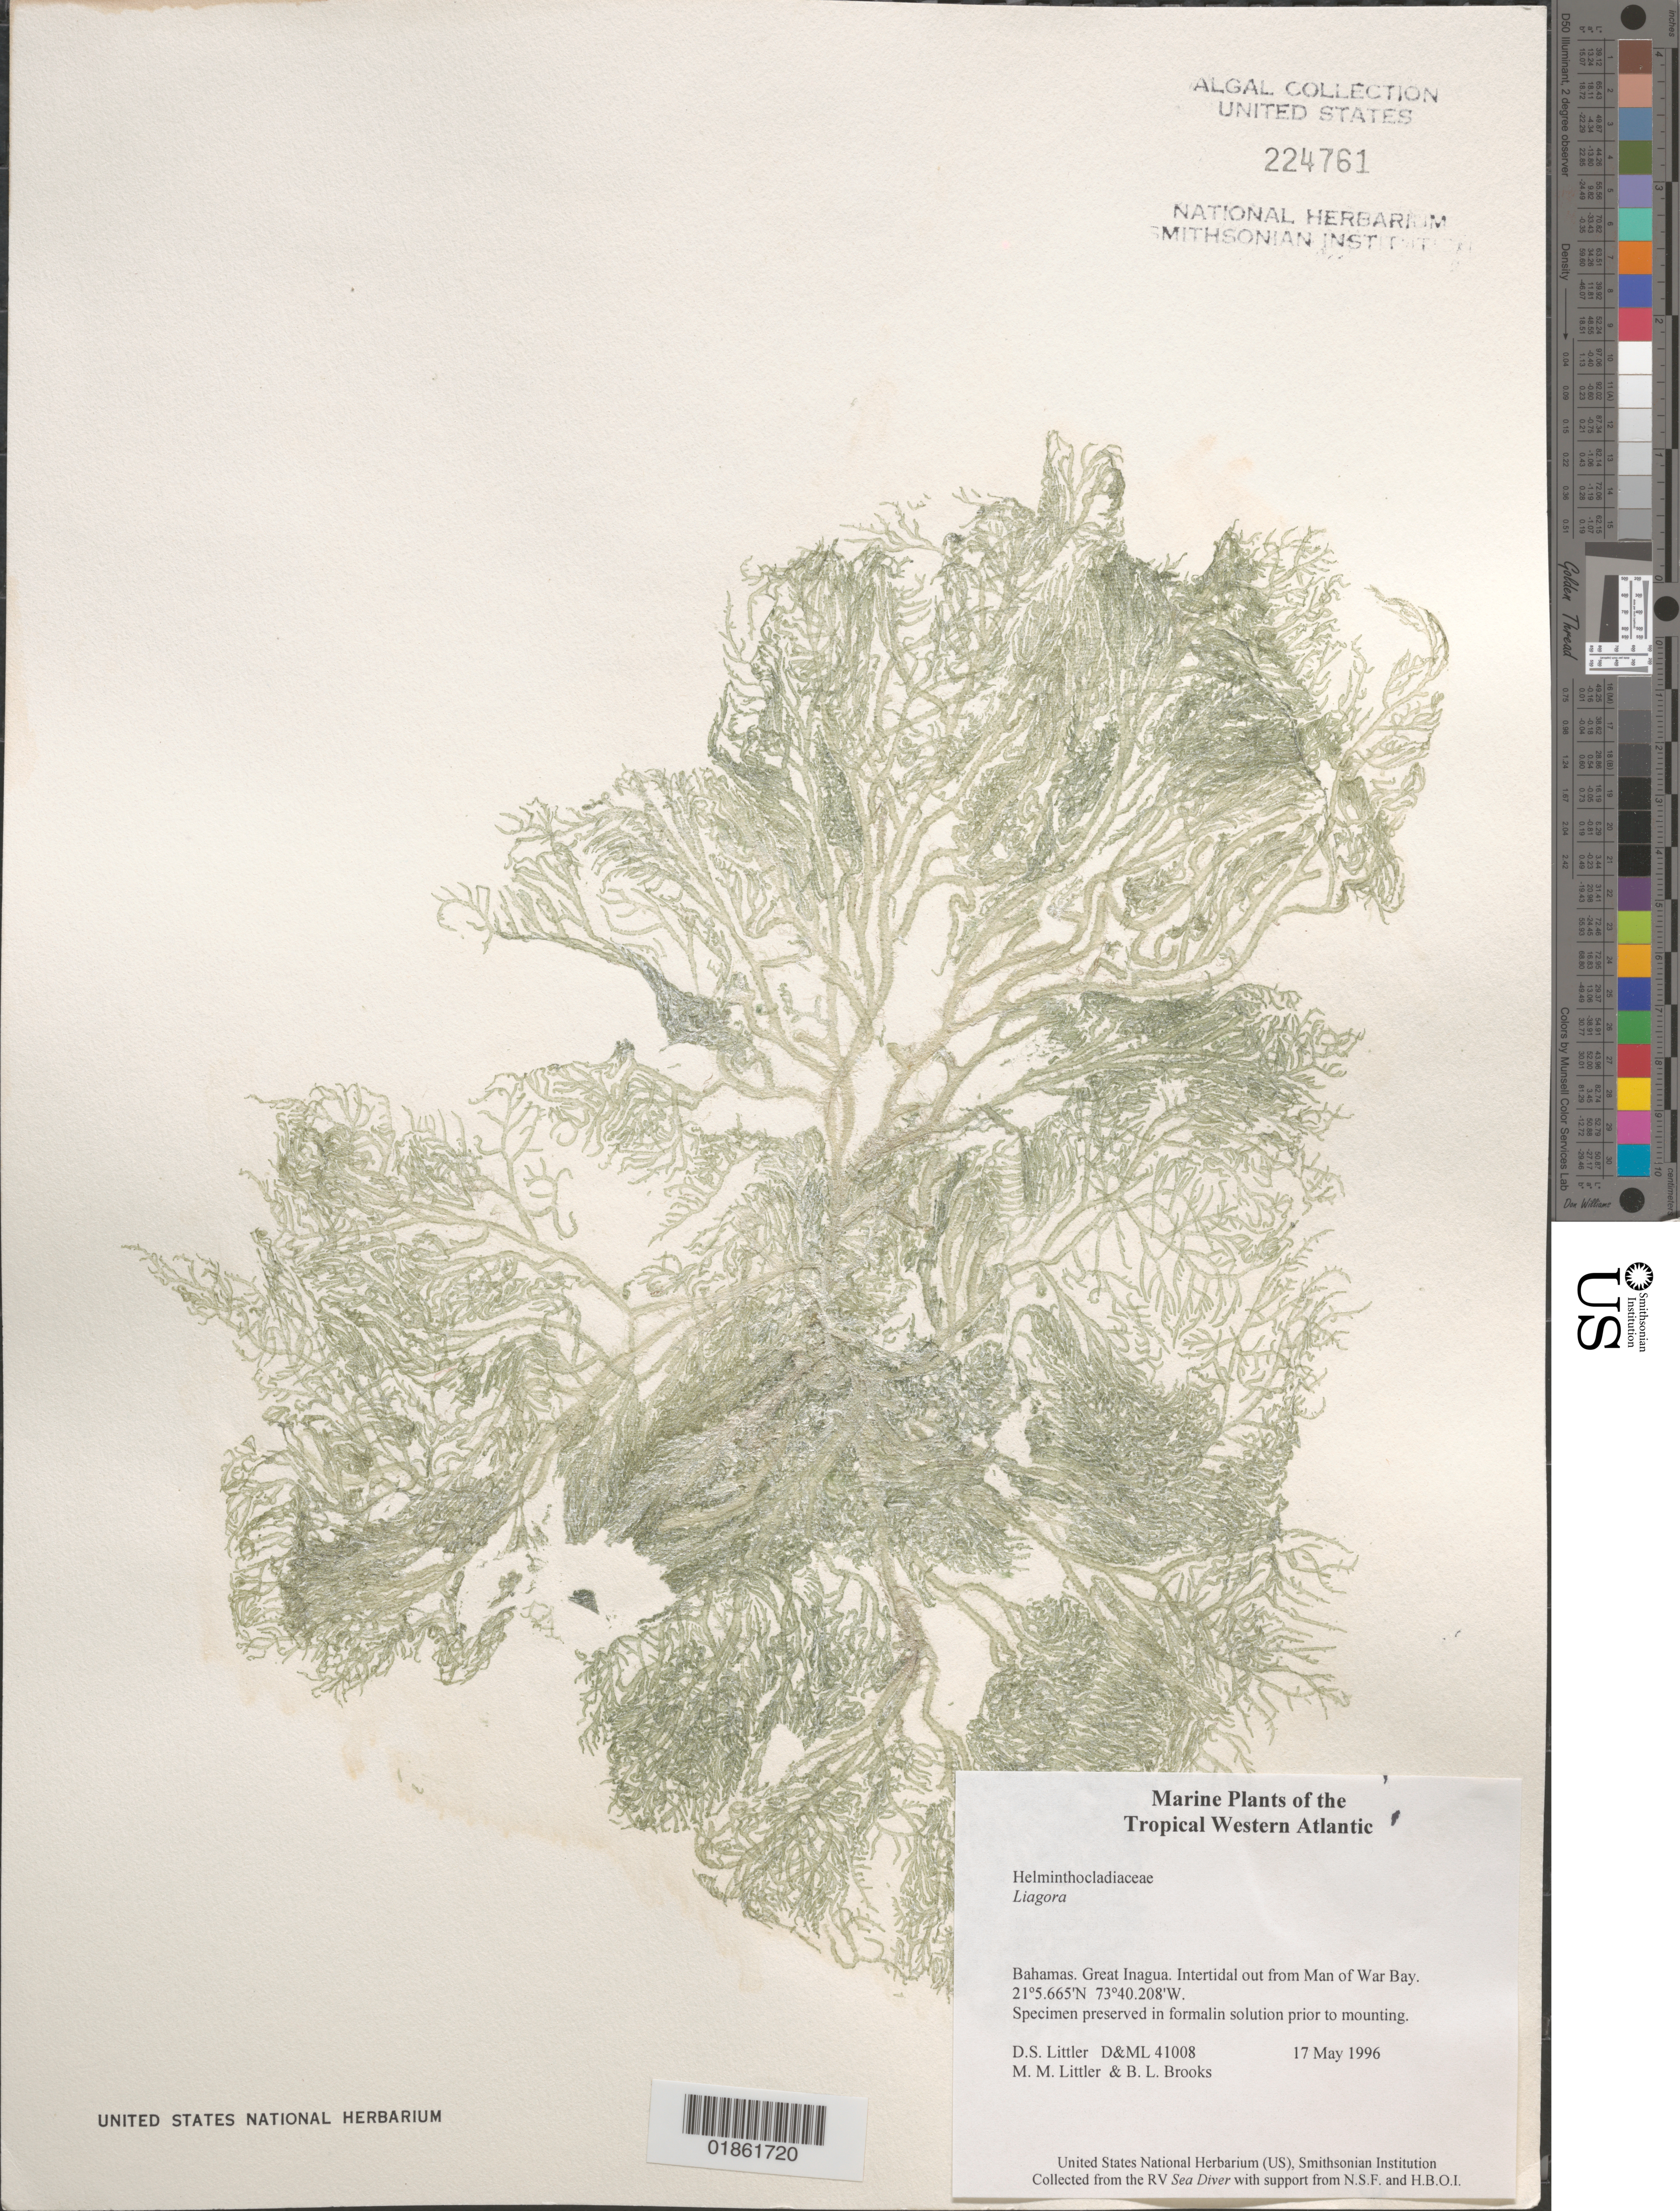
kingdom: Plantae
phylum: Rhodophyta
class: Florideophyceae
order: Nemaliales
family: Liagoraceae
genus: Liagora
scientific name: Liagora sp.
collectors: D. S. Littler & M. M. Littler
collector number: D&ML 41008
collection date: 1996-05-17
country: Bahamas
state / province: Inagua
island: Great Inagua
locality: Great Inagua I. Man-of-War Bay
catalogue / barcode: US 224761